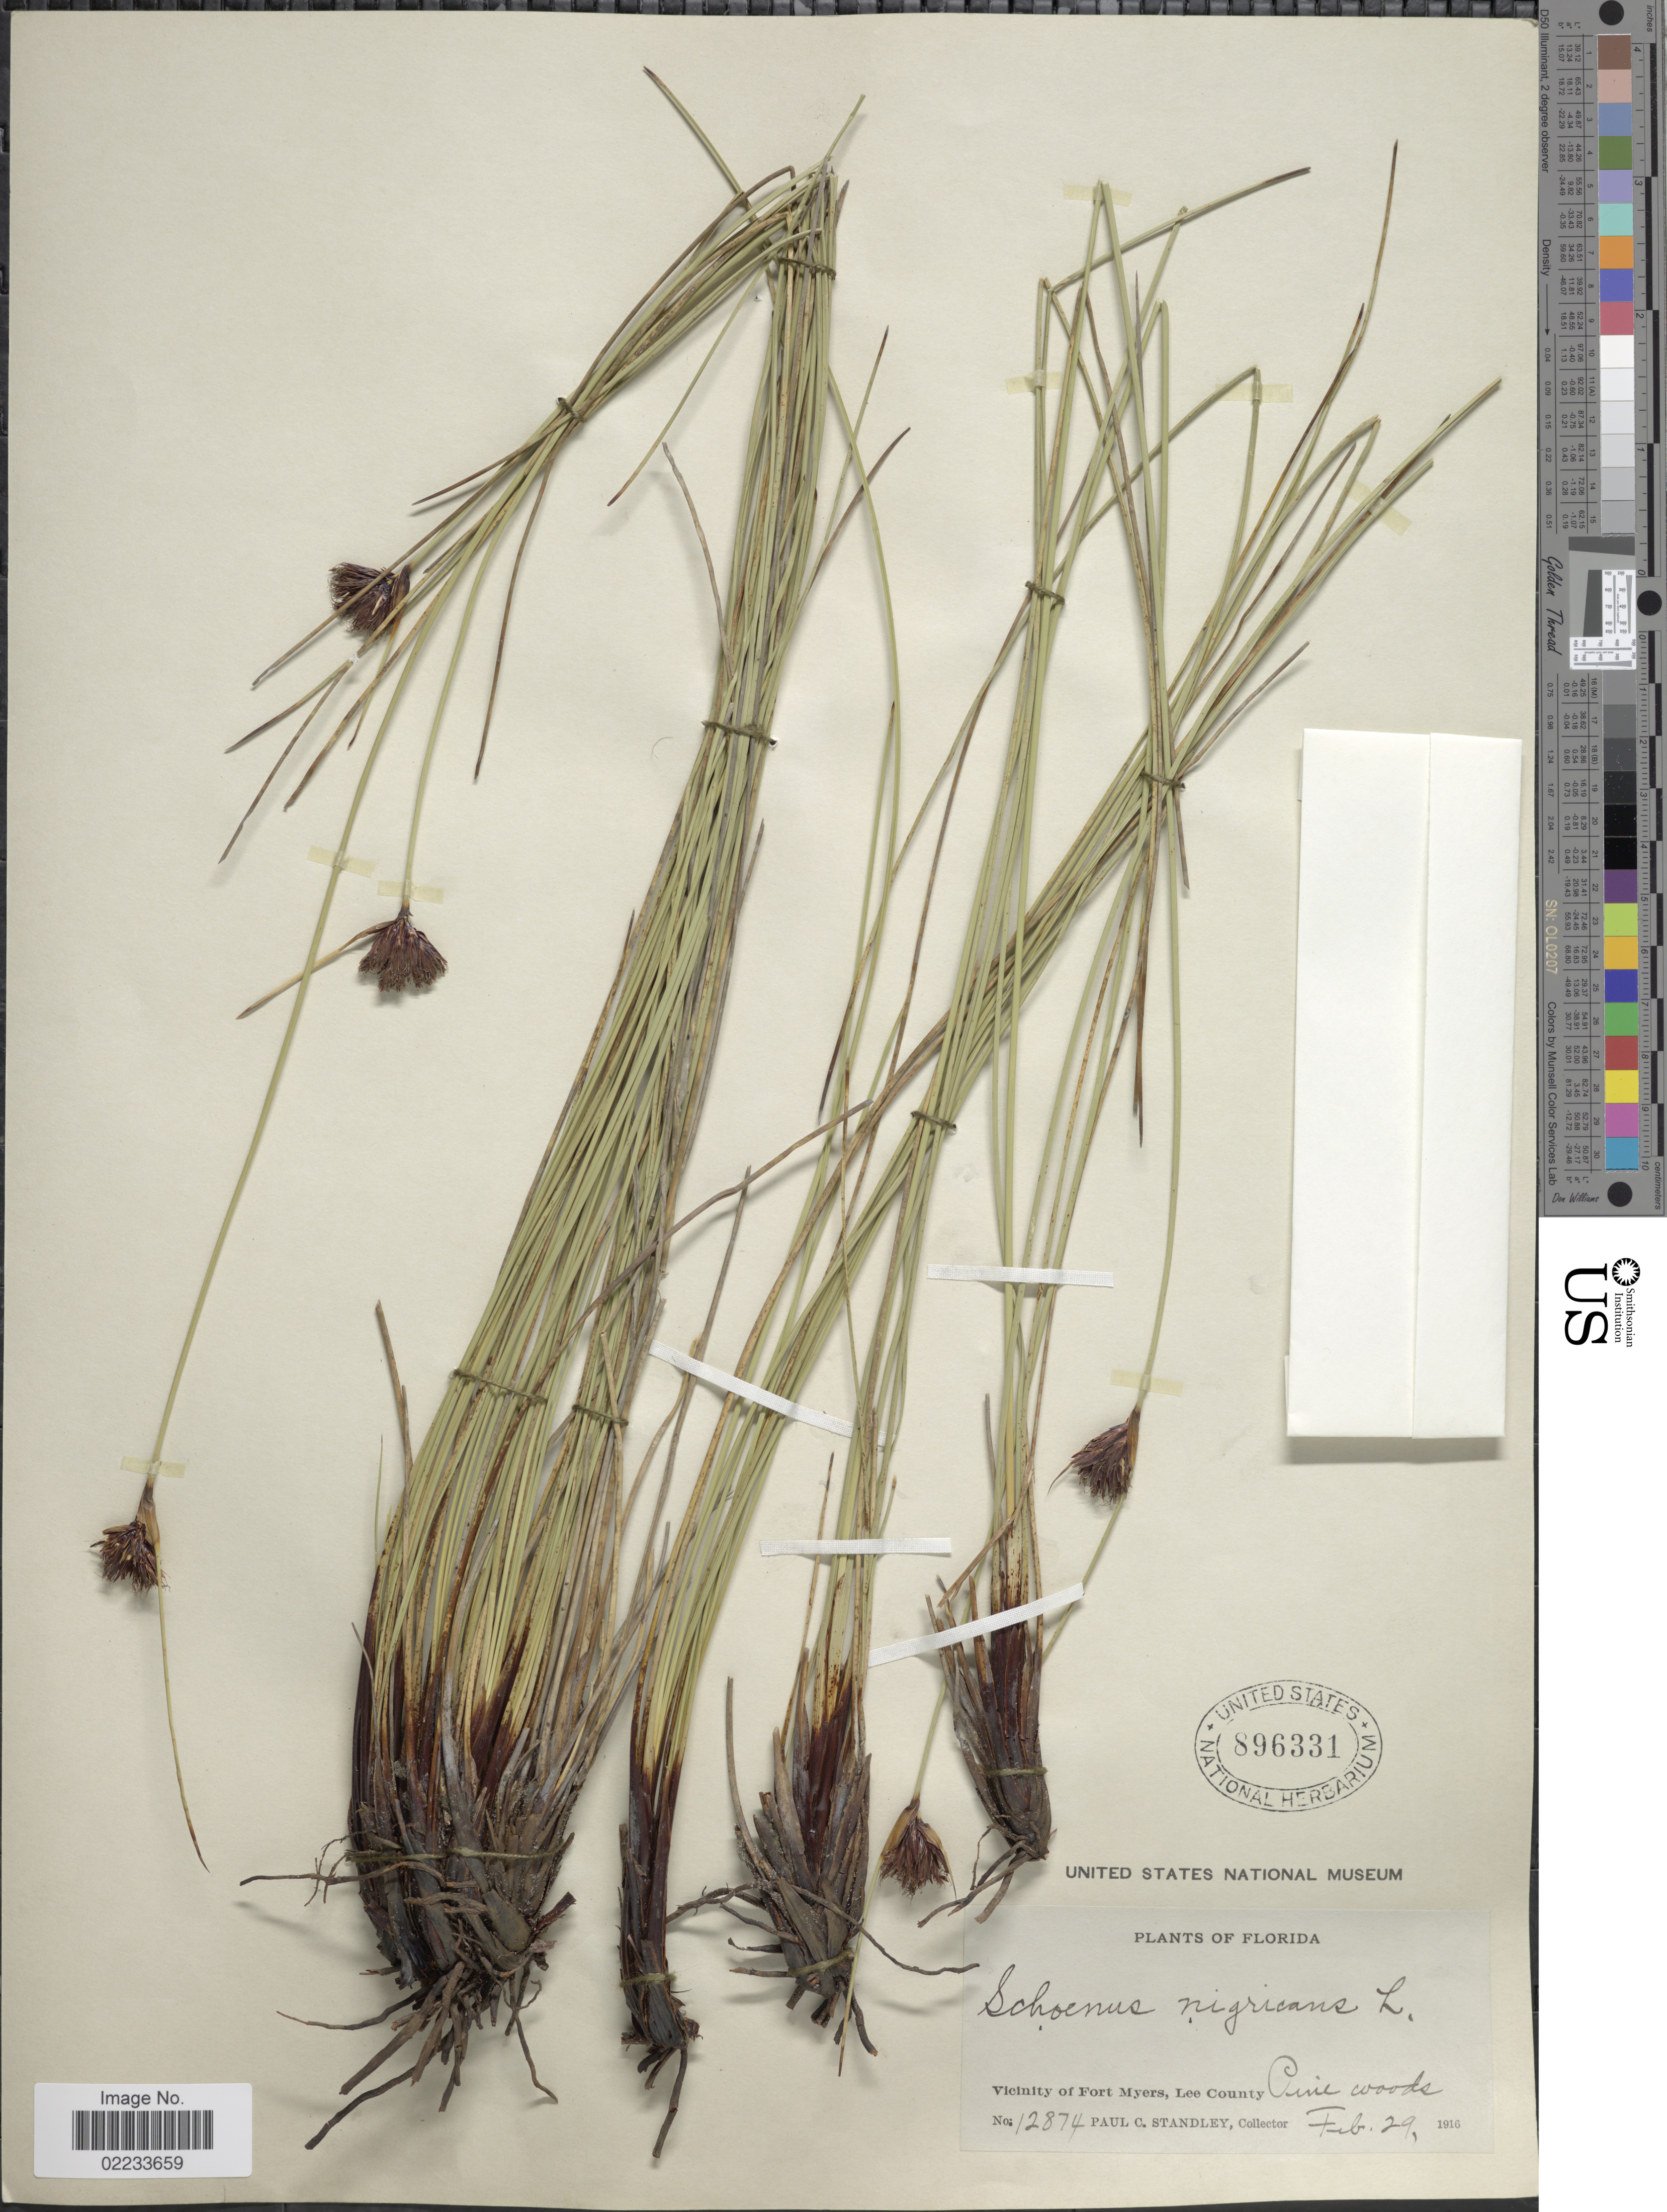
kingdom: Plantae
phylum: Tracheophyta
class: Liliopsida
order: Poales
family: Cyperaceae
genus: Schoenus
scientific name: Schoenus nigricans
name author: L.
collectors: P. C. Standley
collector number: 12874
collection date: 1916-02-29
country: United States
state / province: Florida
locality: Vicinity of Fort Myers, Lee County, Pine woods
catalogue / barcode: US 896331